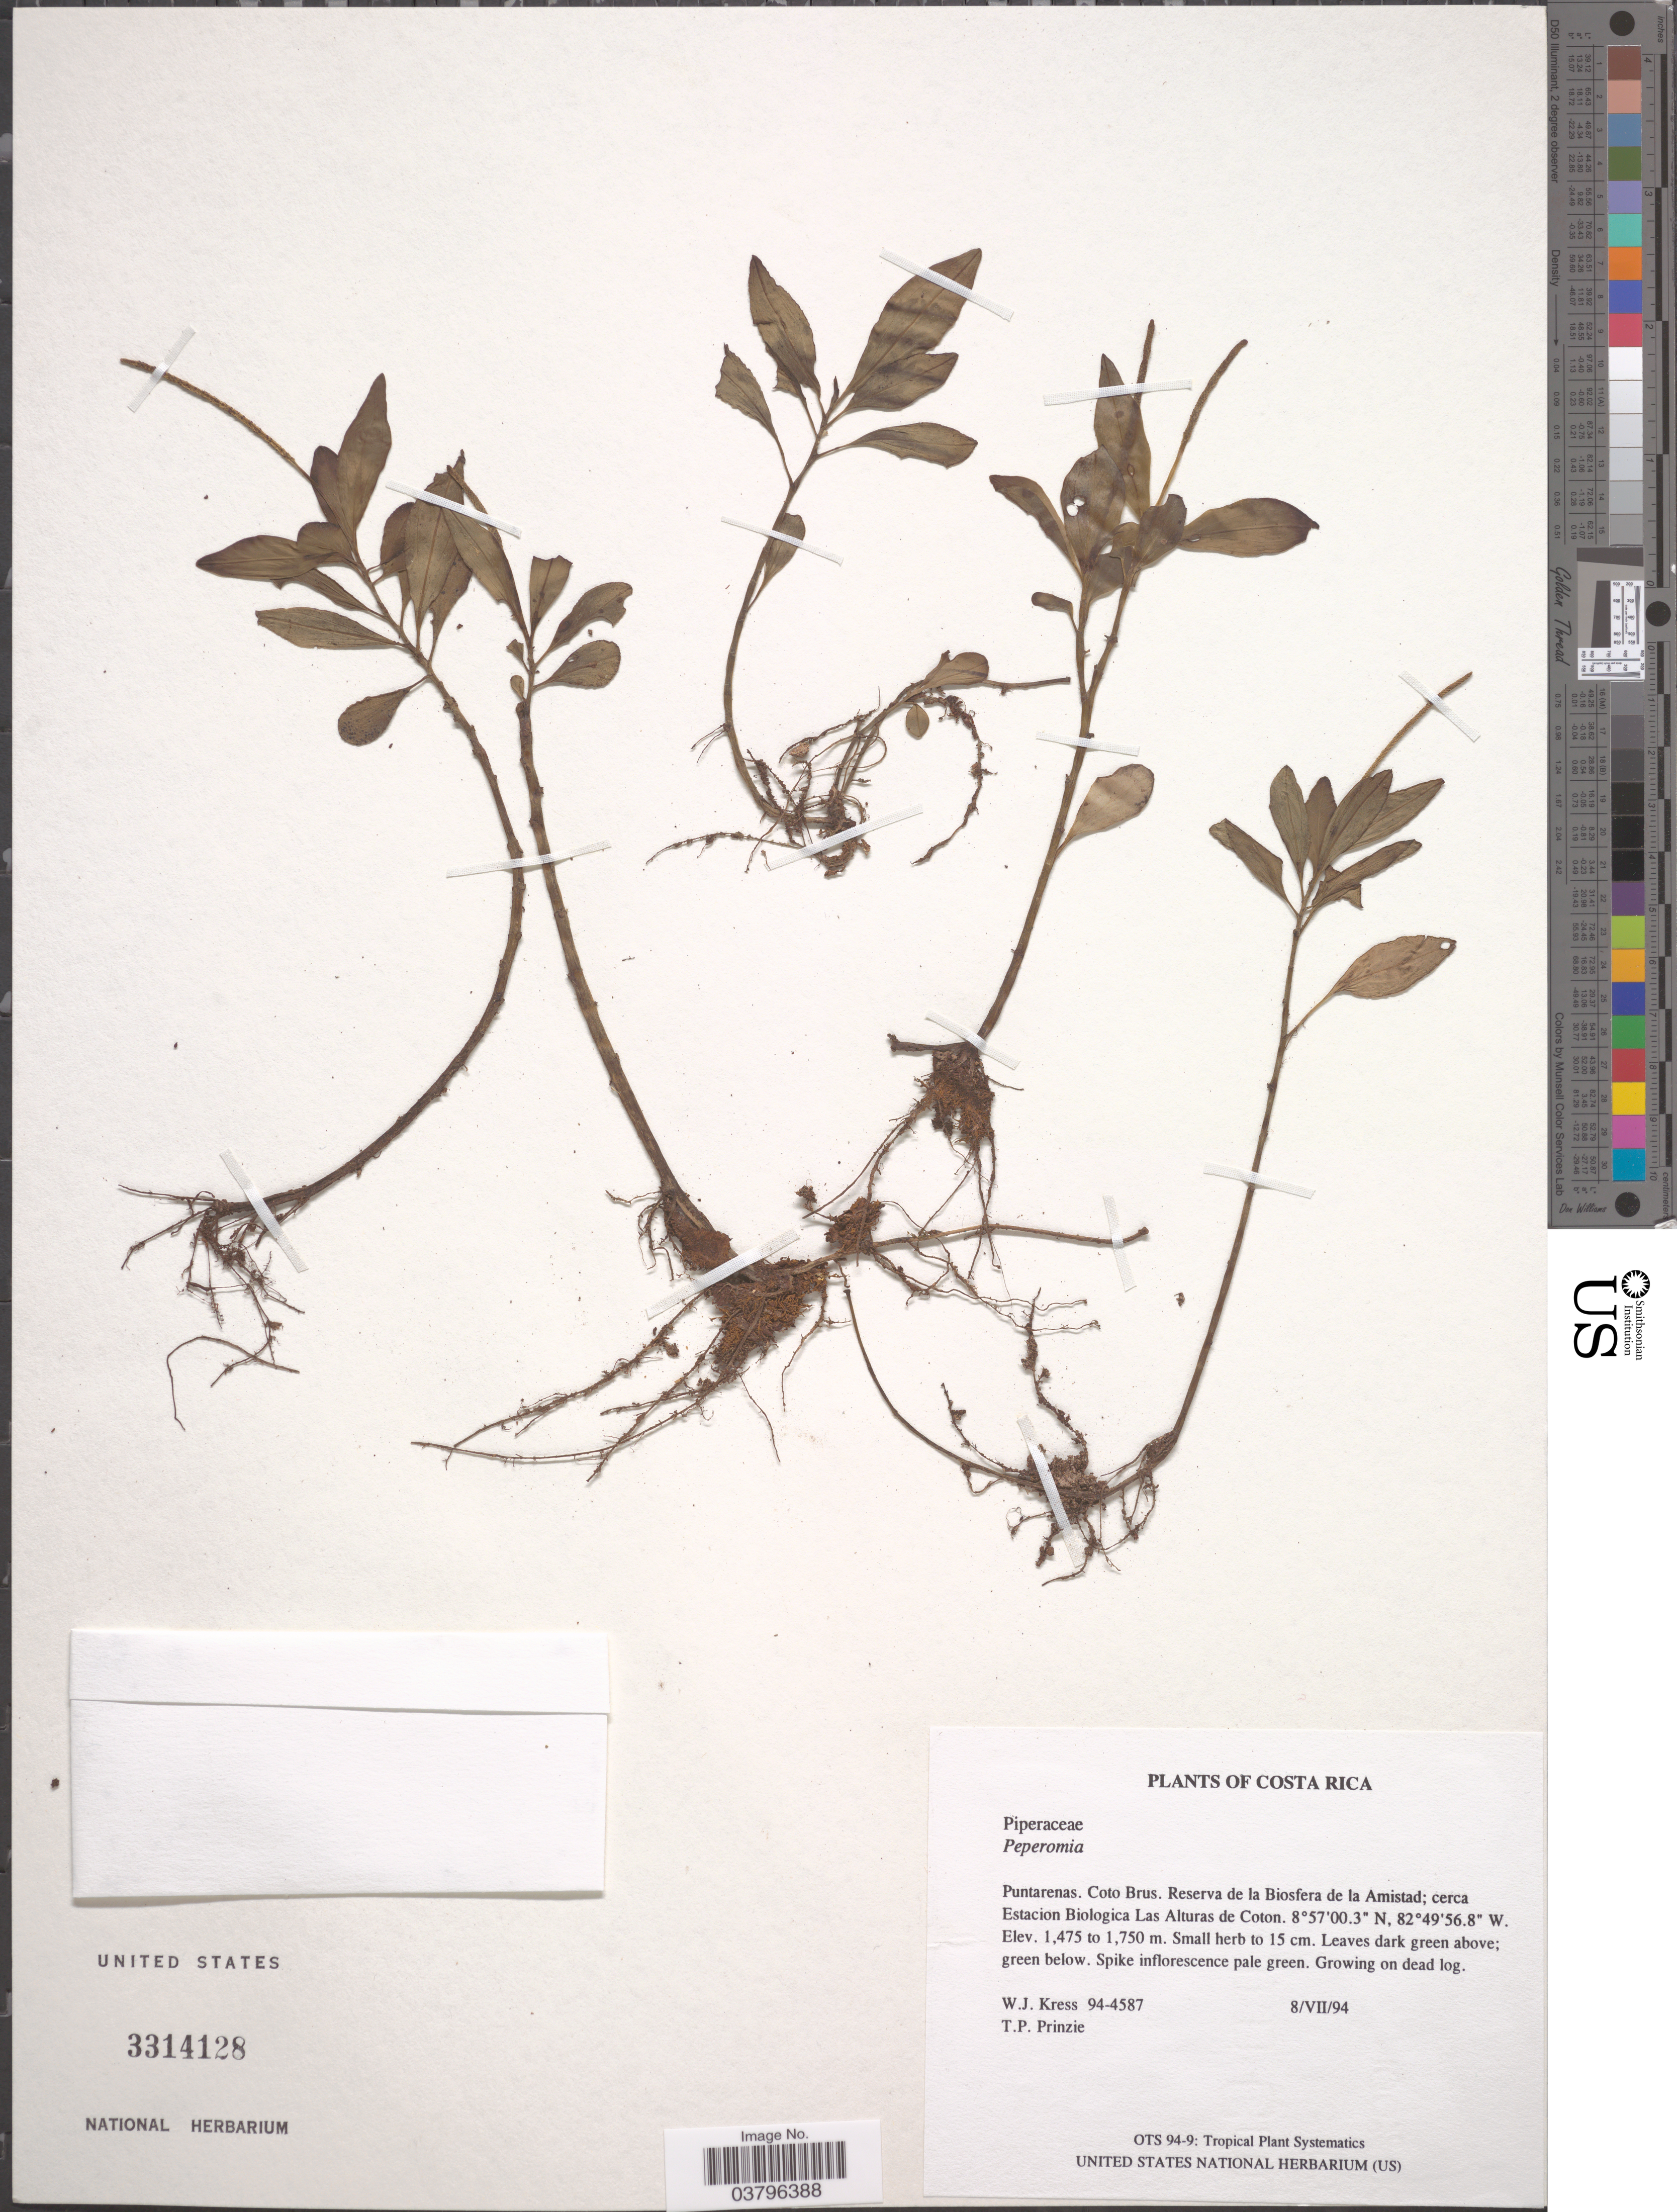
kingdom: Plantae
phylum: Tracheophyta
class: Magnoliopsida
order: Piperales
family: Piperaceae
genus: Peperomia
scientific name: Peperomia dendrophila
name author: Schltdl. & Cham.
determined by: Jiménez, José Estaban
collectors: W. J. Kress & T. Prinzie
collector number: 94-4587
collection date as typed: Transcribed d/m/y: 8/7/94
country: Costa Rica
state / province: Puntarenas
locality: Coto Brus. Reserva de la Biosfera de la Amistad; cerca Estacion Biologica Las Alturas de Coton.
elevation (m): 1475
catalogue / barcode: US 3314128